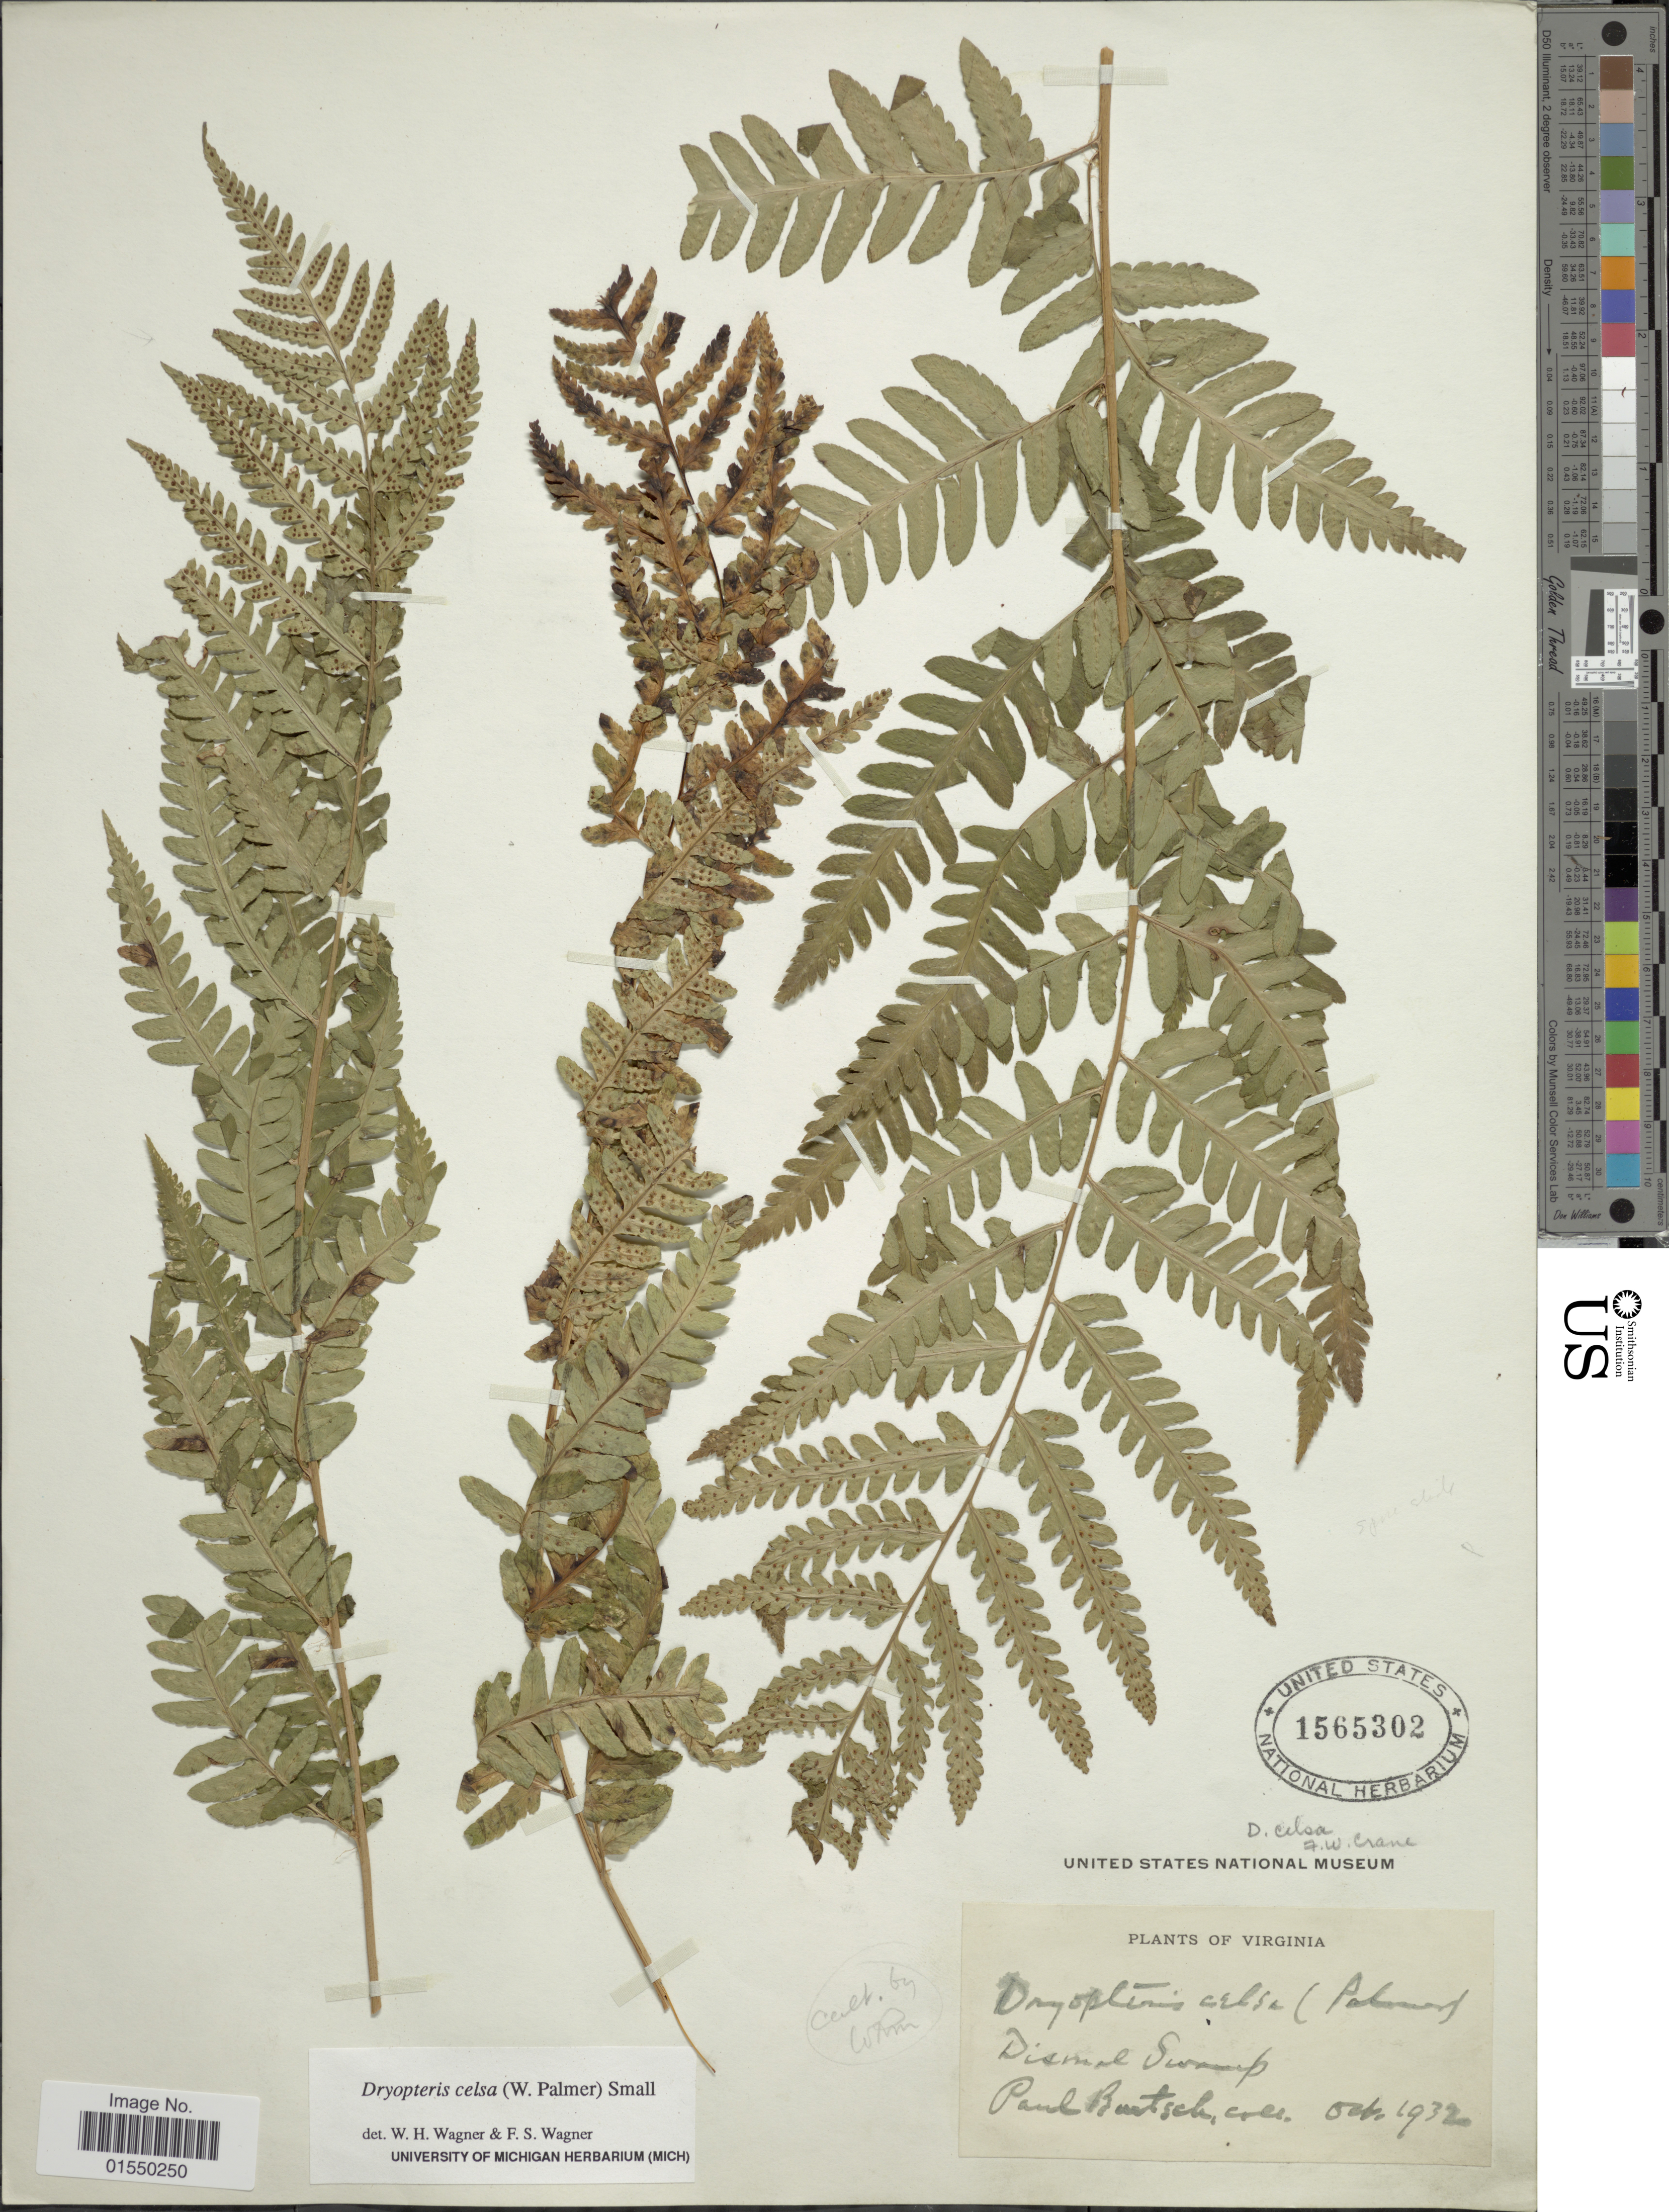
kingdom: Plantae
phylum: Tracheophyta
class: Polypodiopsida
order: Polypodiales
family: Dryopteridaceae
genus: Dryopteris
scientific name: Dryopteris celsa (W. Palmer) Knowlt., W. Palmer & C.L. Pollard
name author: (W. Palmer) Knowlt. et al.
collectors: P. Bartsch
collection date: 1932-10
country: United States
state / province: Virginia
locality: Dismal Swamp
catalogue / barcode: US 1565302